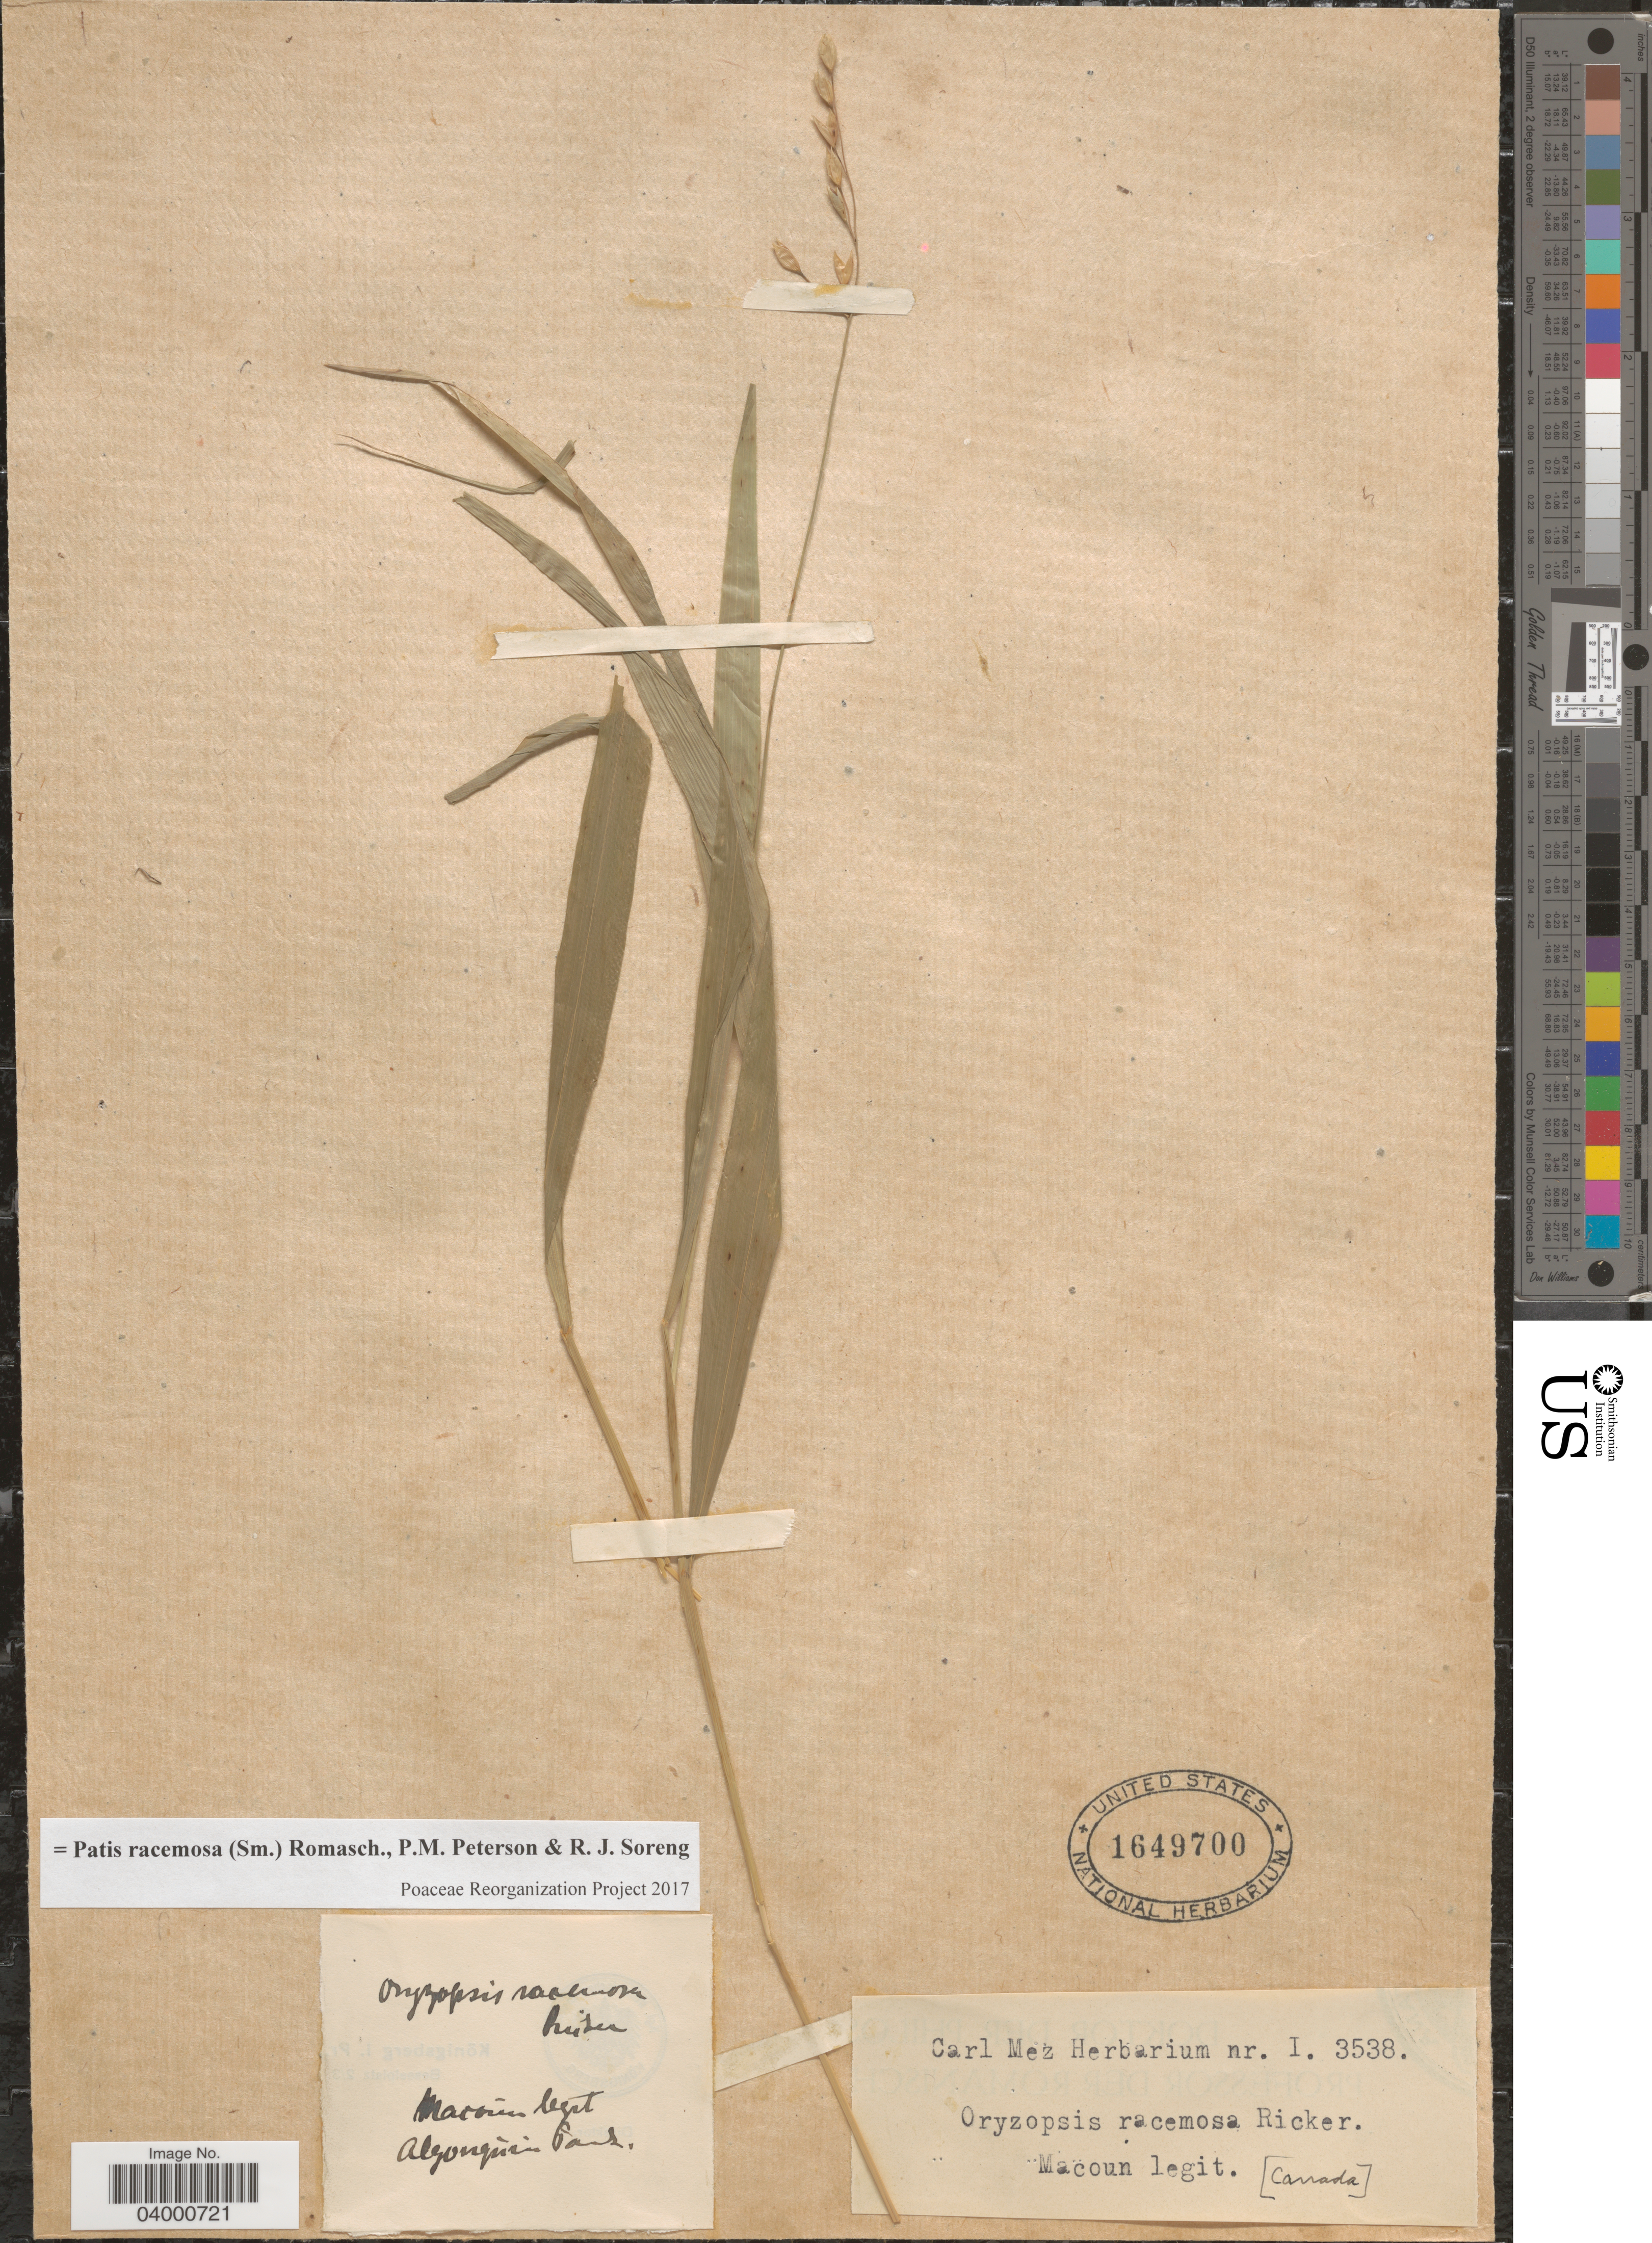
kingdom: Plantae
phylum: Tracheophyta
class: Liliopsida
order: Poales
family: Poaceae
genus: Patis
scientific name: Patis racemosa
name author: (Sm.) Romasch. et al.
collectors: -- Macoun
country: Canada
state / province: Ontario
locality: Algonquin Park.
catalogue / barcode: US 1649700